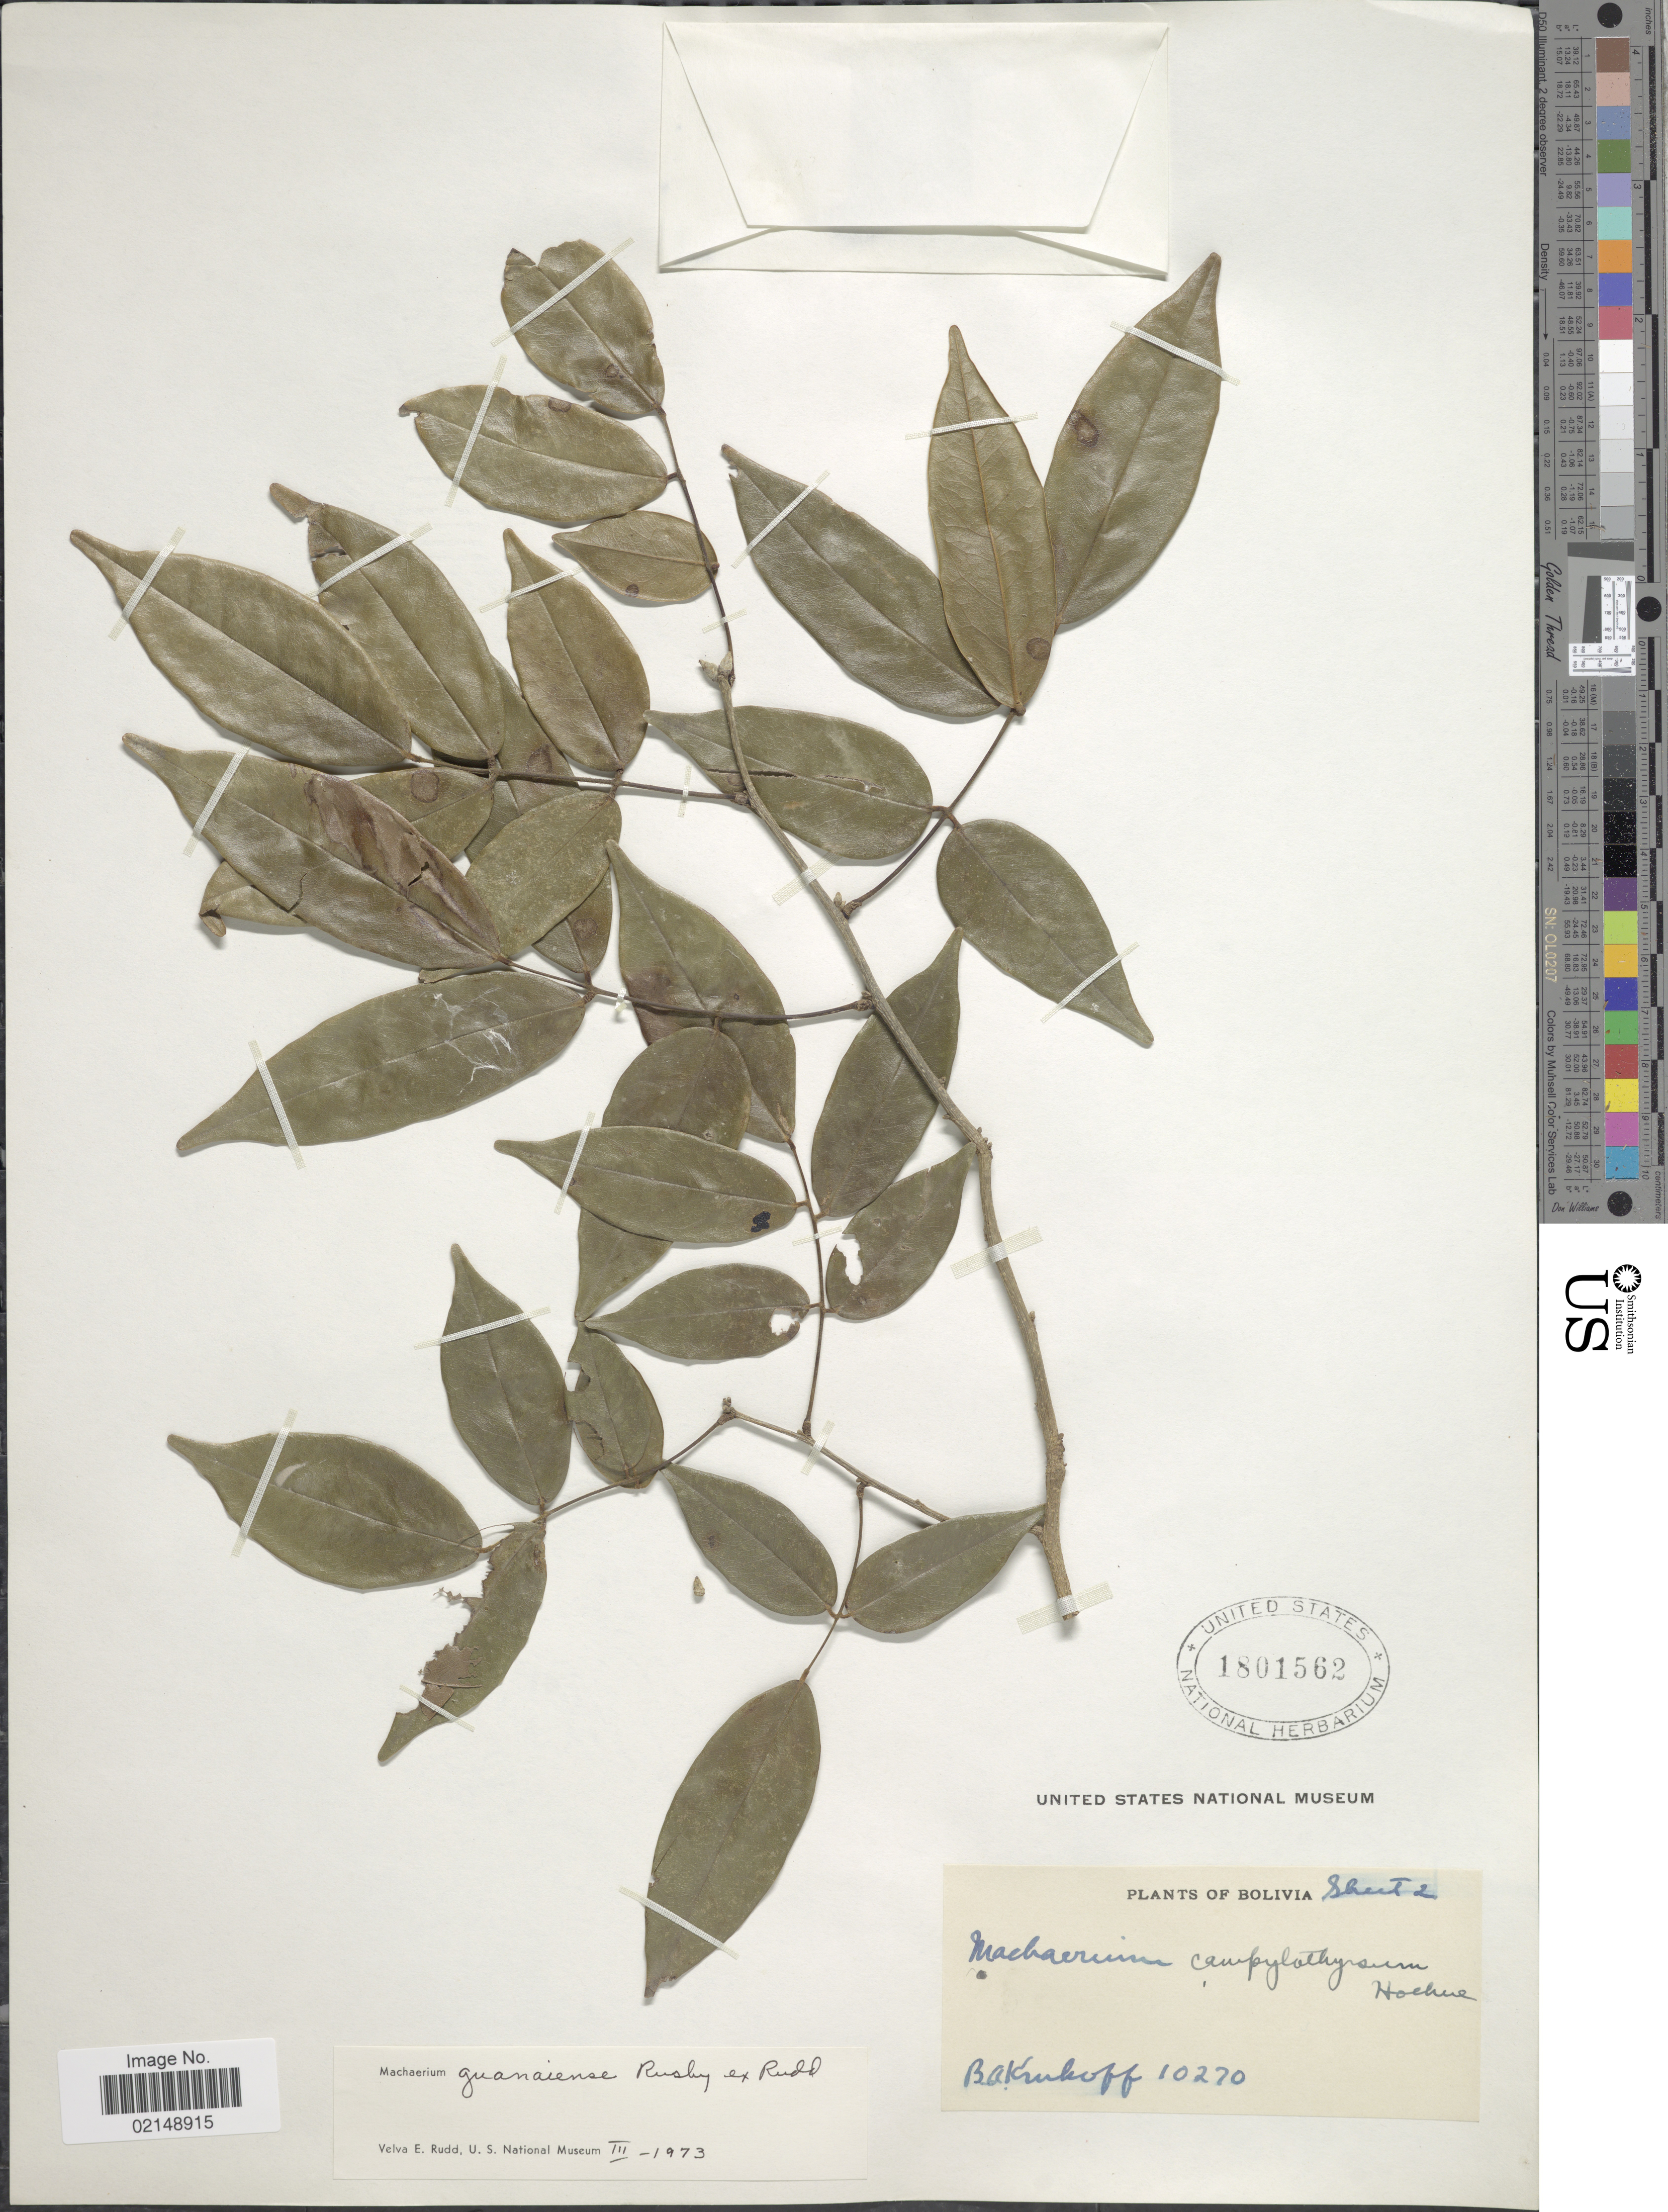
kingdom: Plantae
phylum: Tracheophyta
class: Magnoliopsida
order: Fabales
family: Fabaceae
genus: Machaerium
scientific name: Machaerium guanaiense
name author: Rusby ex Rudd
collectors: B. A. Krukoff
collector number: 10270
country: Bolivia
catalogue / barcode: US 1801562